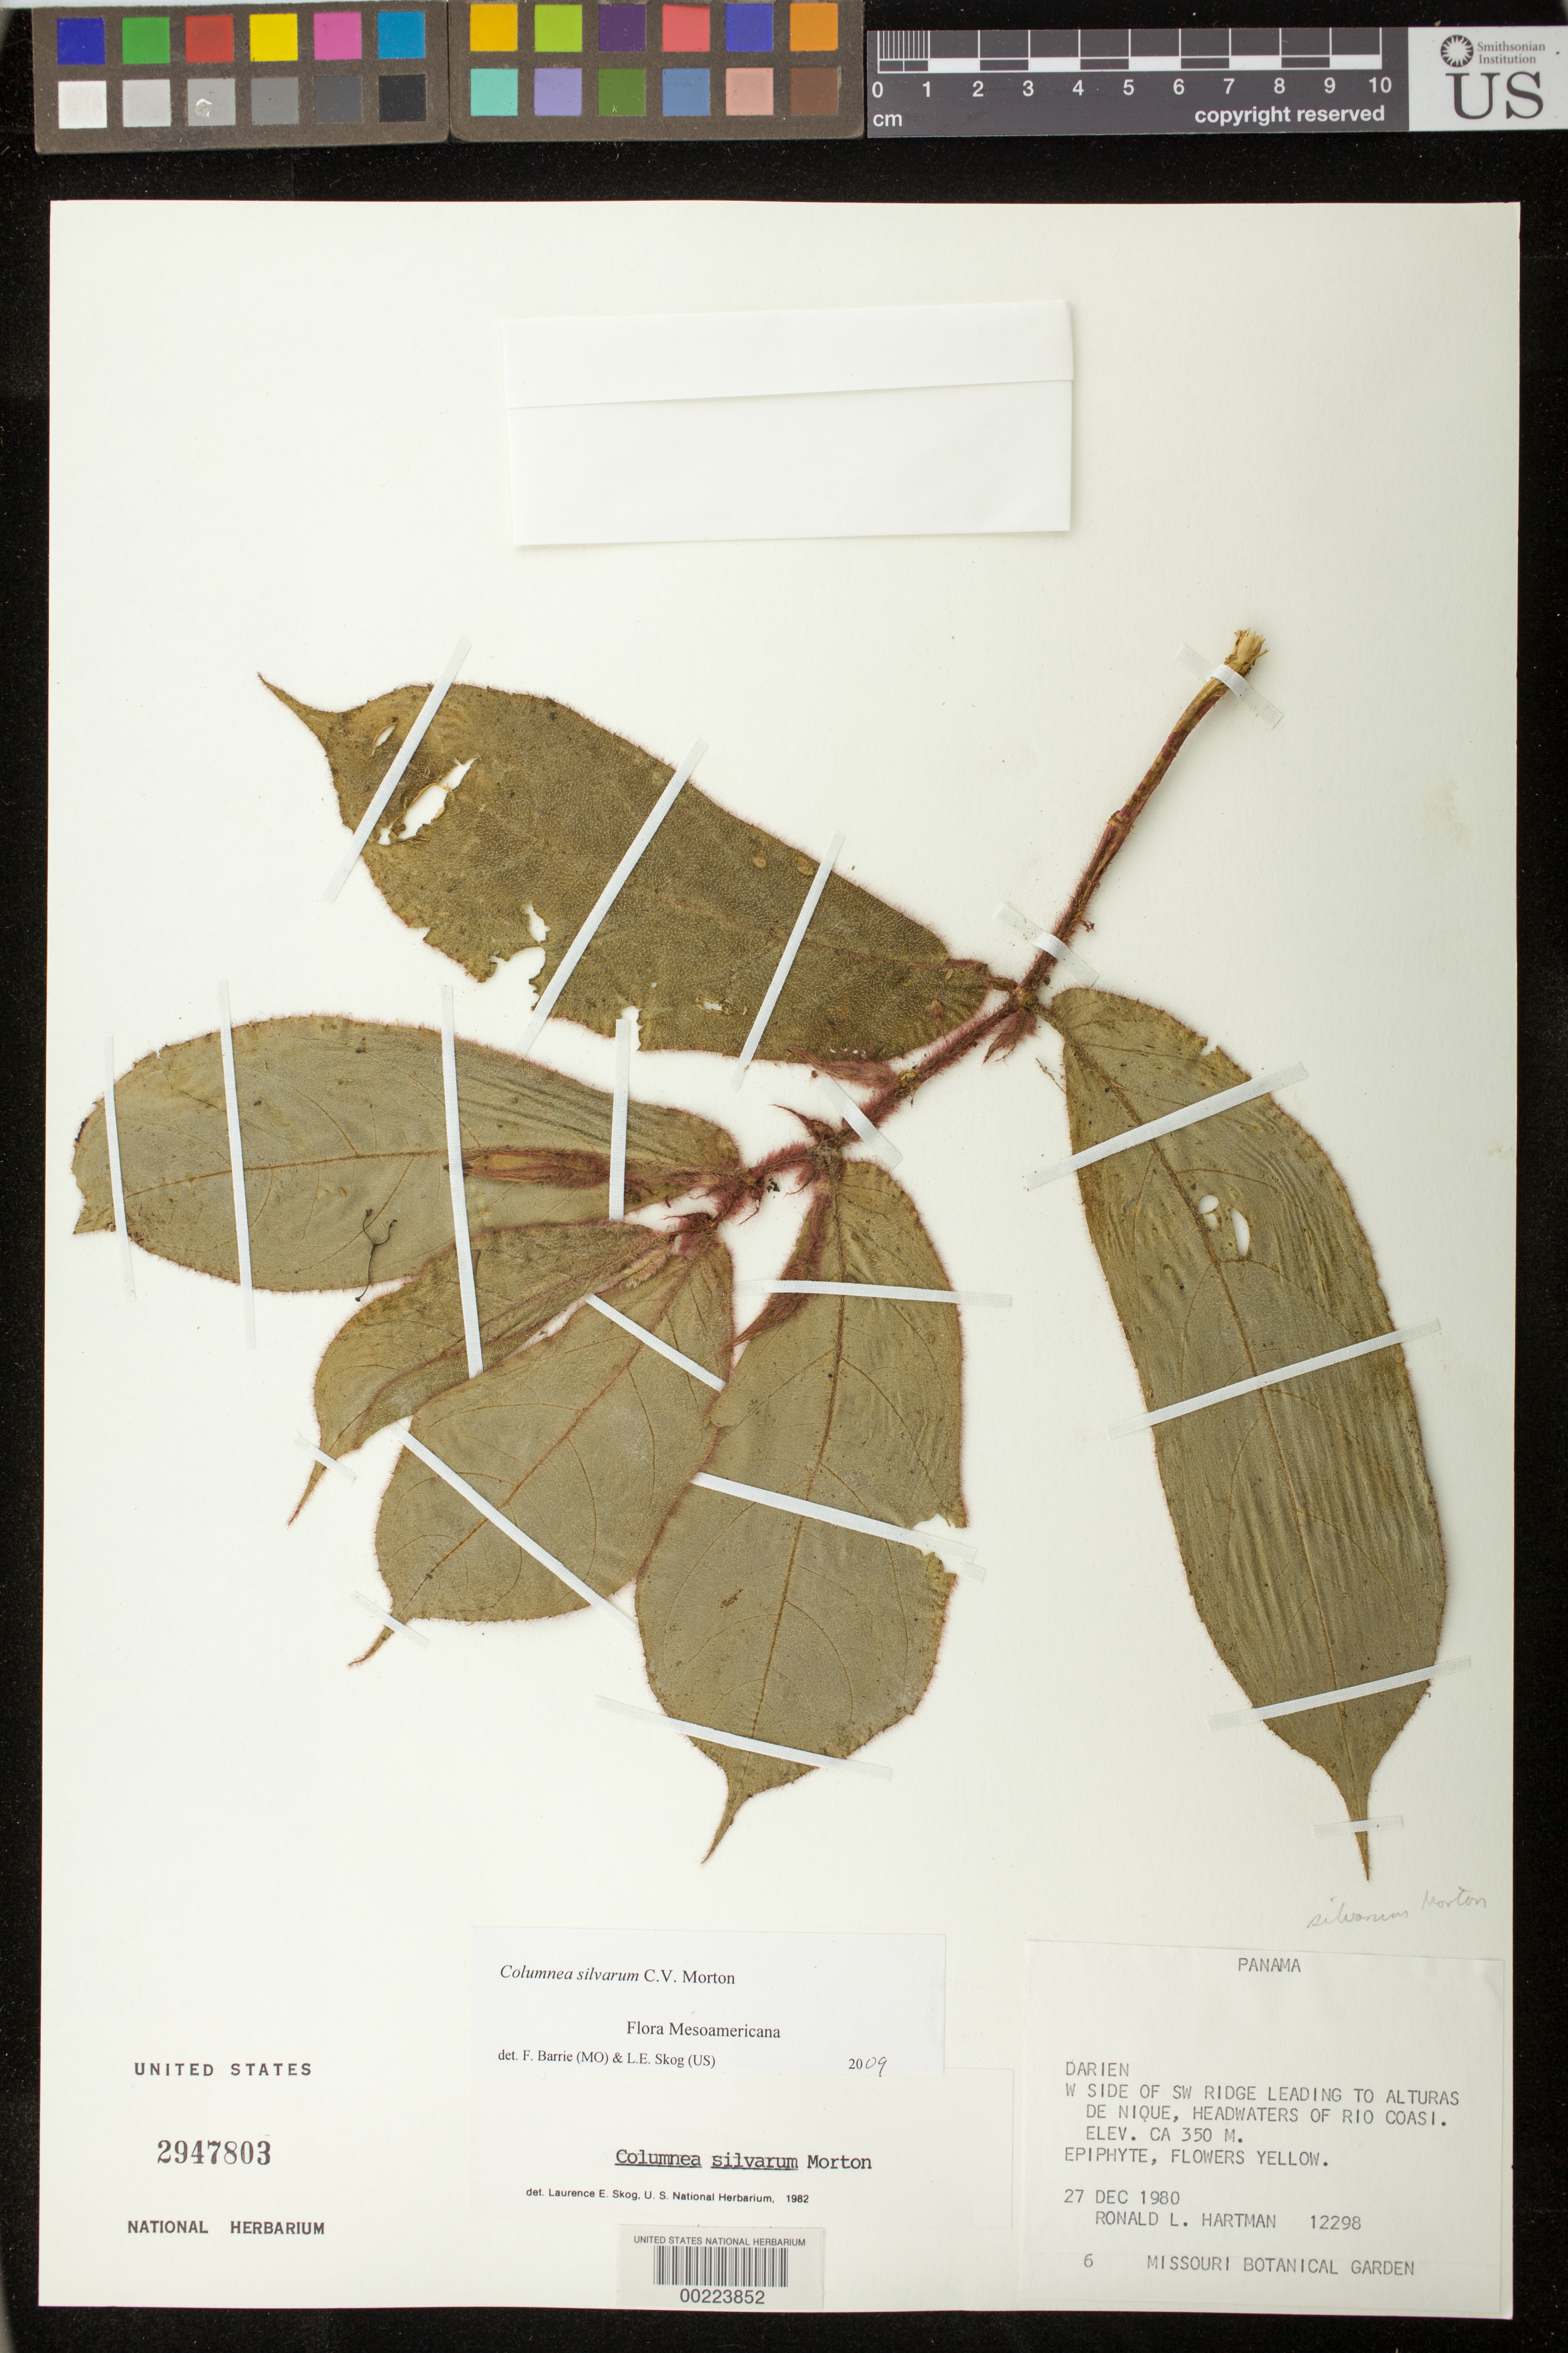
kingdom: Plantae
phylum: Tracheophyta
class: Magnoliopsida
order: Lamiales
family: Gesneriaceae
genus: Columnea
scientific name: Columnea silvarum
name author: C.V. Morton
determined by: Clark, J. L., (SEL), The Marie Selby Botanical Garden (UNITED STATES)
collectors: R. L. Hartman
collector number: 12298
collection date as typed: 27 Dec 1980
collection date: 1980-12-27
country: Panama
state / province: Darién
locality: W side of SW ridge leading to Alturas de Nique, headwaters of Rio Coasi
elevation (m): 350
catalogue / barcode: US 2947803